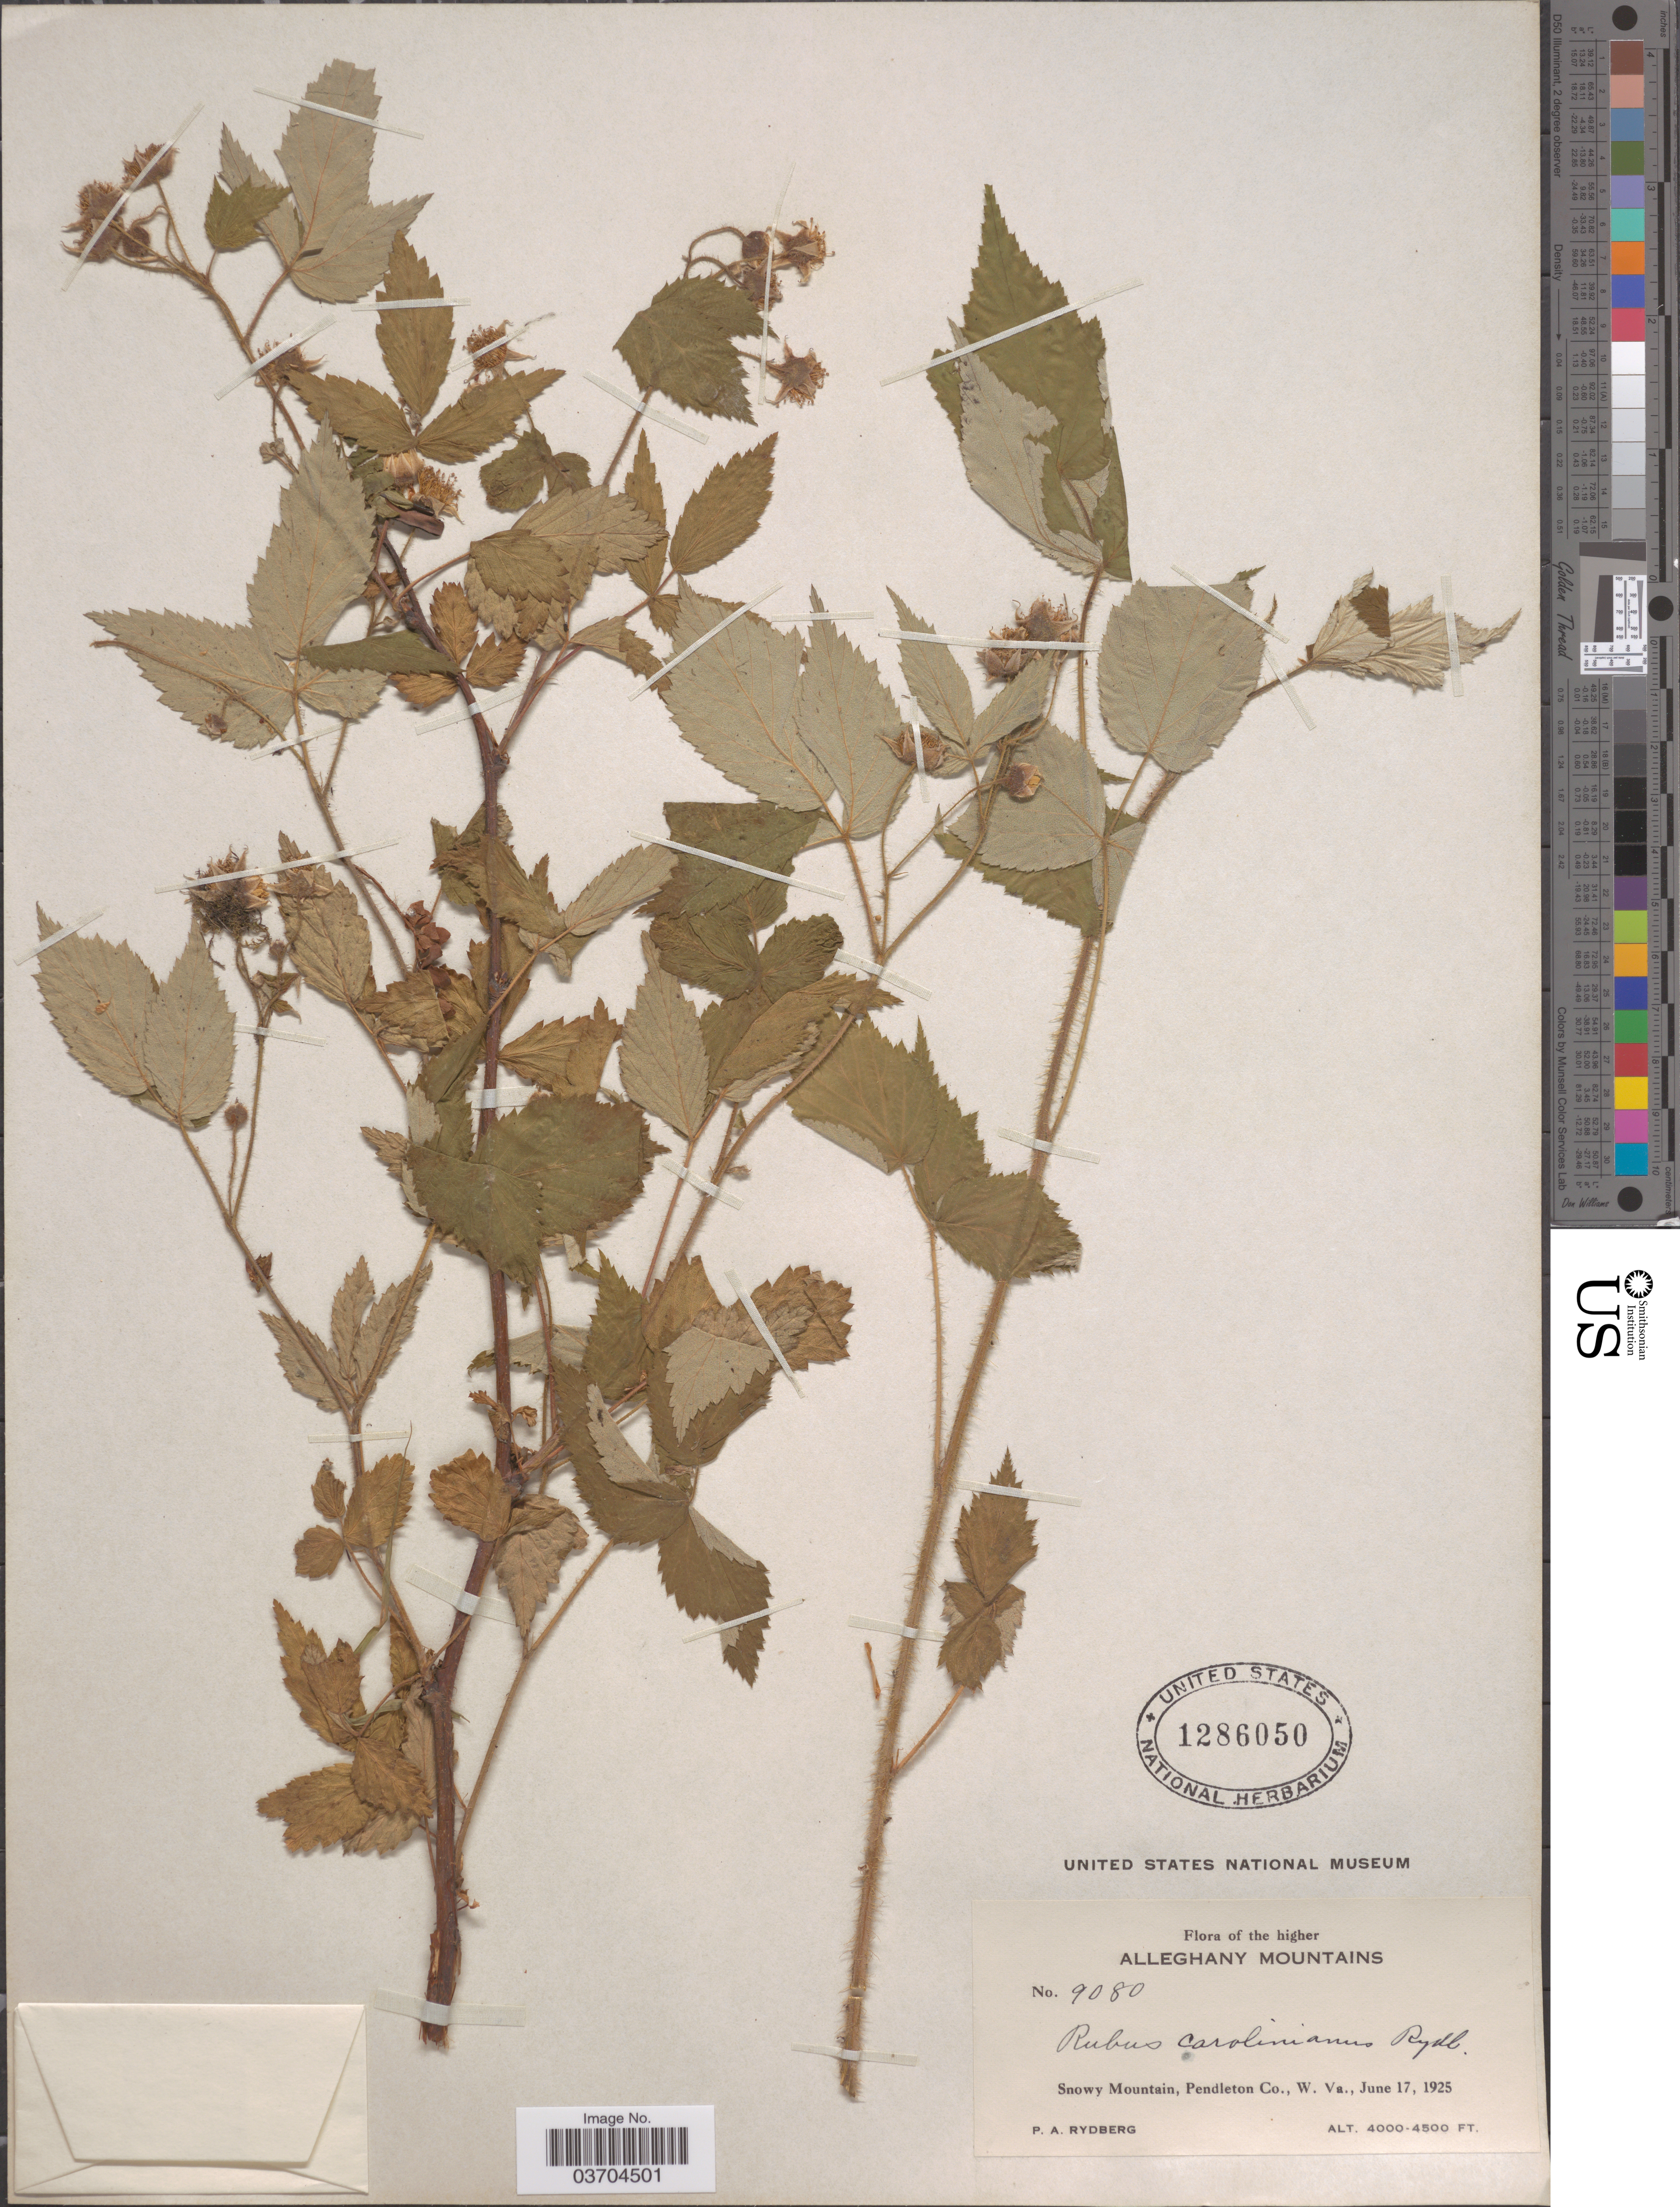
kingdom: Plantae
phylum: Tracheophyta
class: Magnoliopsida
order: Rosales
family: Rosaceae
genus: Rubus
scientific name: Rubus carolinianus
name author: Rydb.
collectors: P. A. Rydberg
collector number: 9080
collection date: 1925-06-17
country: United States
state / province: West Virginia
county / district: Pendleton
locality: The higher Alleghany Mountains. Snowy Mountain, Pendleton Co.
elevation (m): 1219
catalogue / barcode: US 1286050